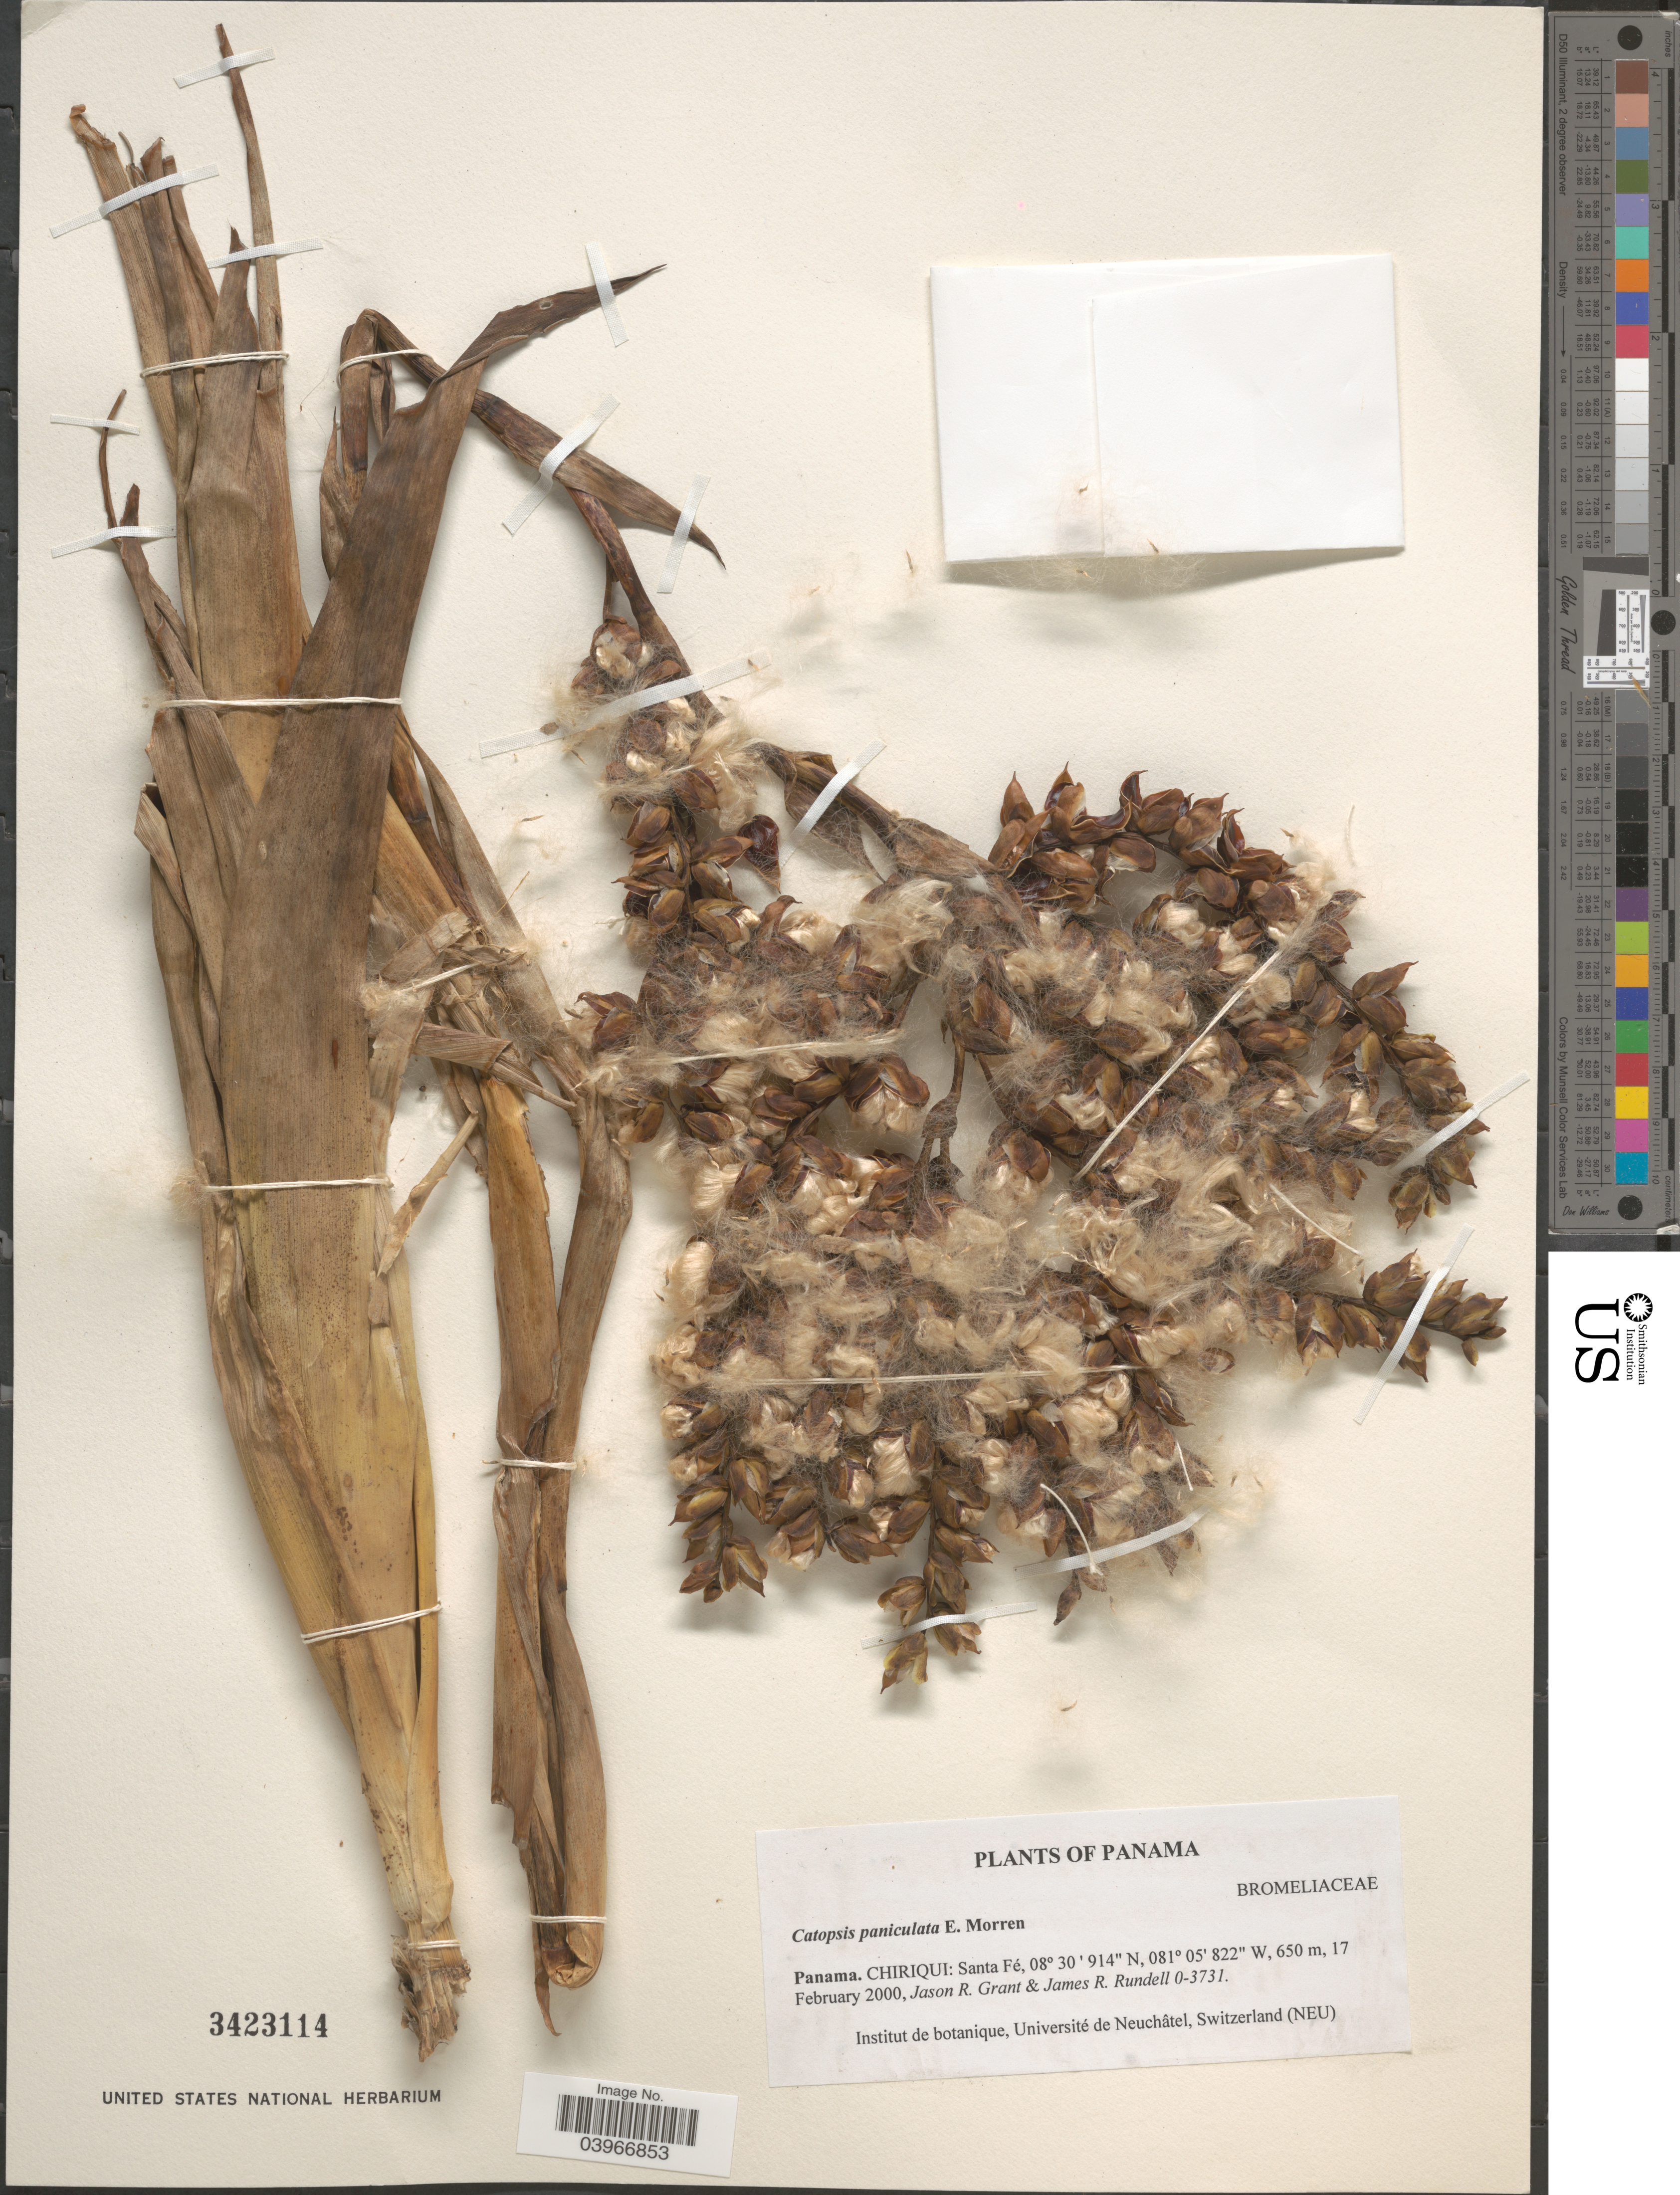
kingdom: Plantae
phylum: Tracheophyta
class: Liliopsida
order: Poales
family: Bromeliaceae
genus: Catopsis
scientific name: Catopsis paniculata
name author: É. Morren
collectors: J. R. Grant & J. R. Rundell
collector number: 0-3731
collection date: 2000-02-17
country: Panama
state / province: Chiriqui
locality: Santa Fé.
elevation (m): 650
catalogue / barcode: US 3423114